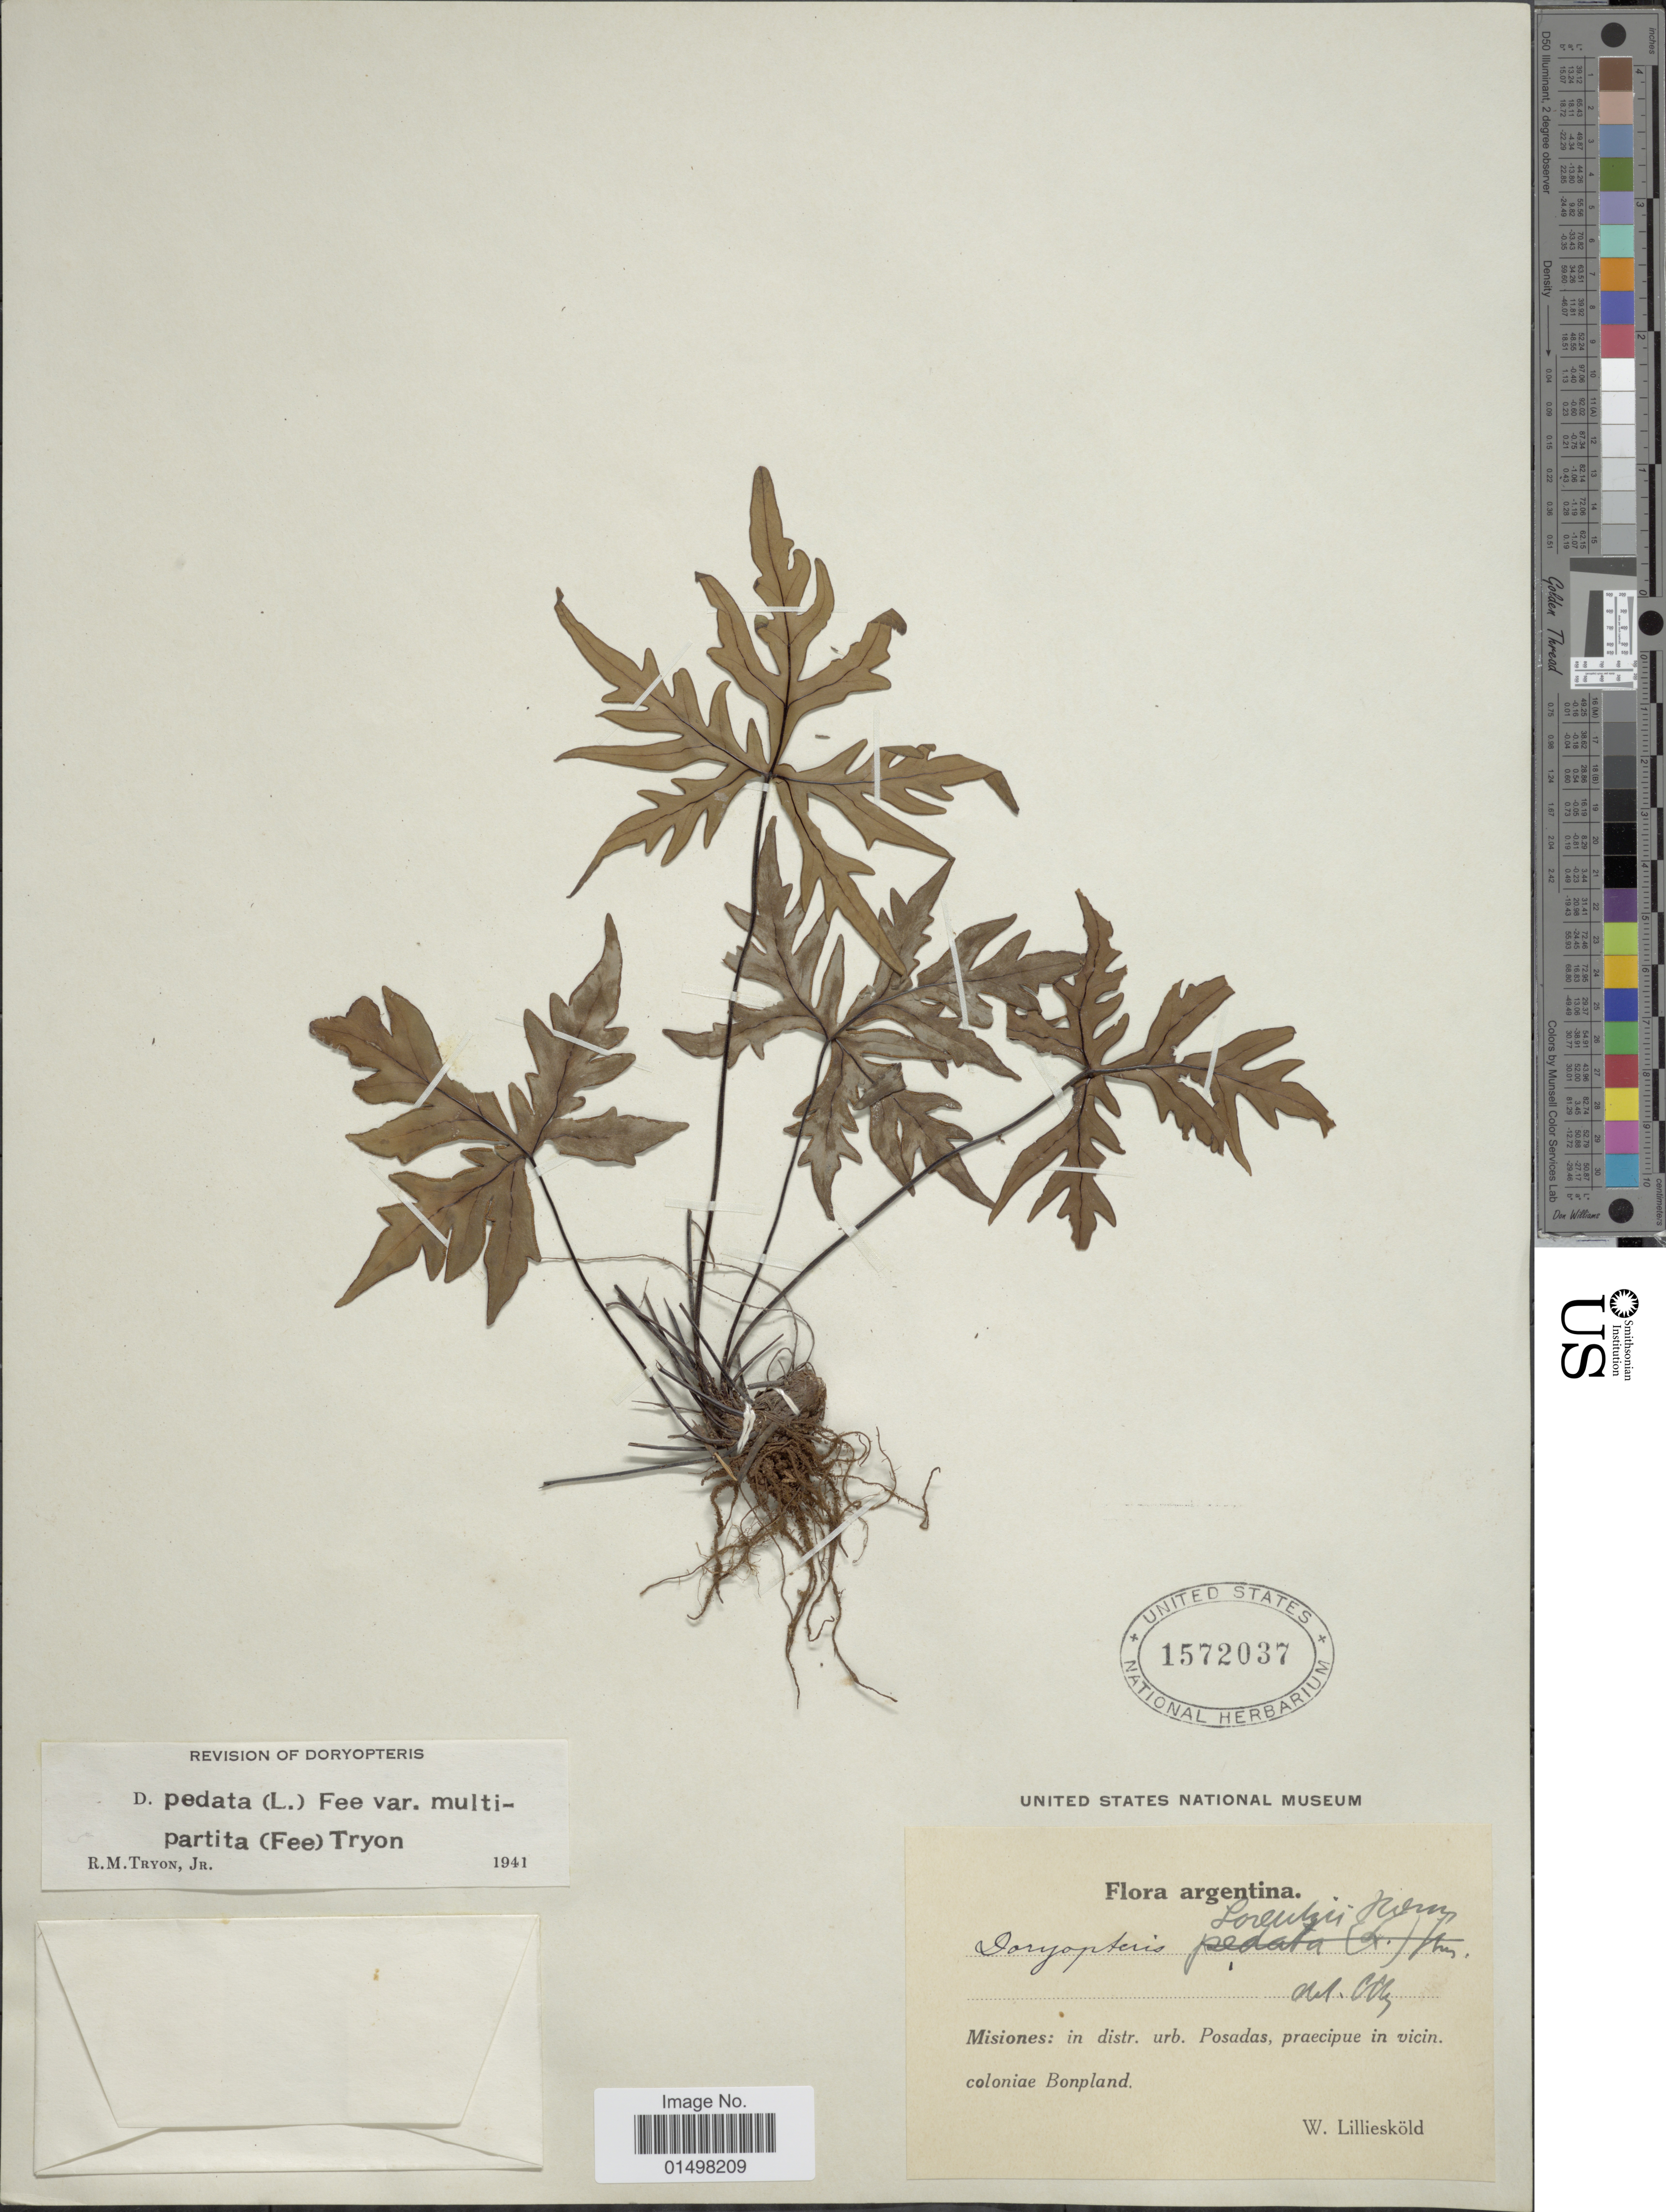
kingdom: Plantae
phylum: Tracheophyta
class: Polypodiopsida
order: Polypodiales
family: Pteridaceae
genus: Doryopteris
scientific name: Doryopteris pedata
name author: (L.) Fée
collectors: W. Lillieskold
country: Argentina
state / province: Misiones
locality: In distr. urb. Posadas, praecipue in vicin. coloniae Bonpland.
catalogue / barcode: US 1572037